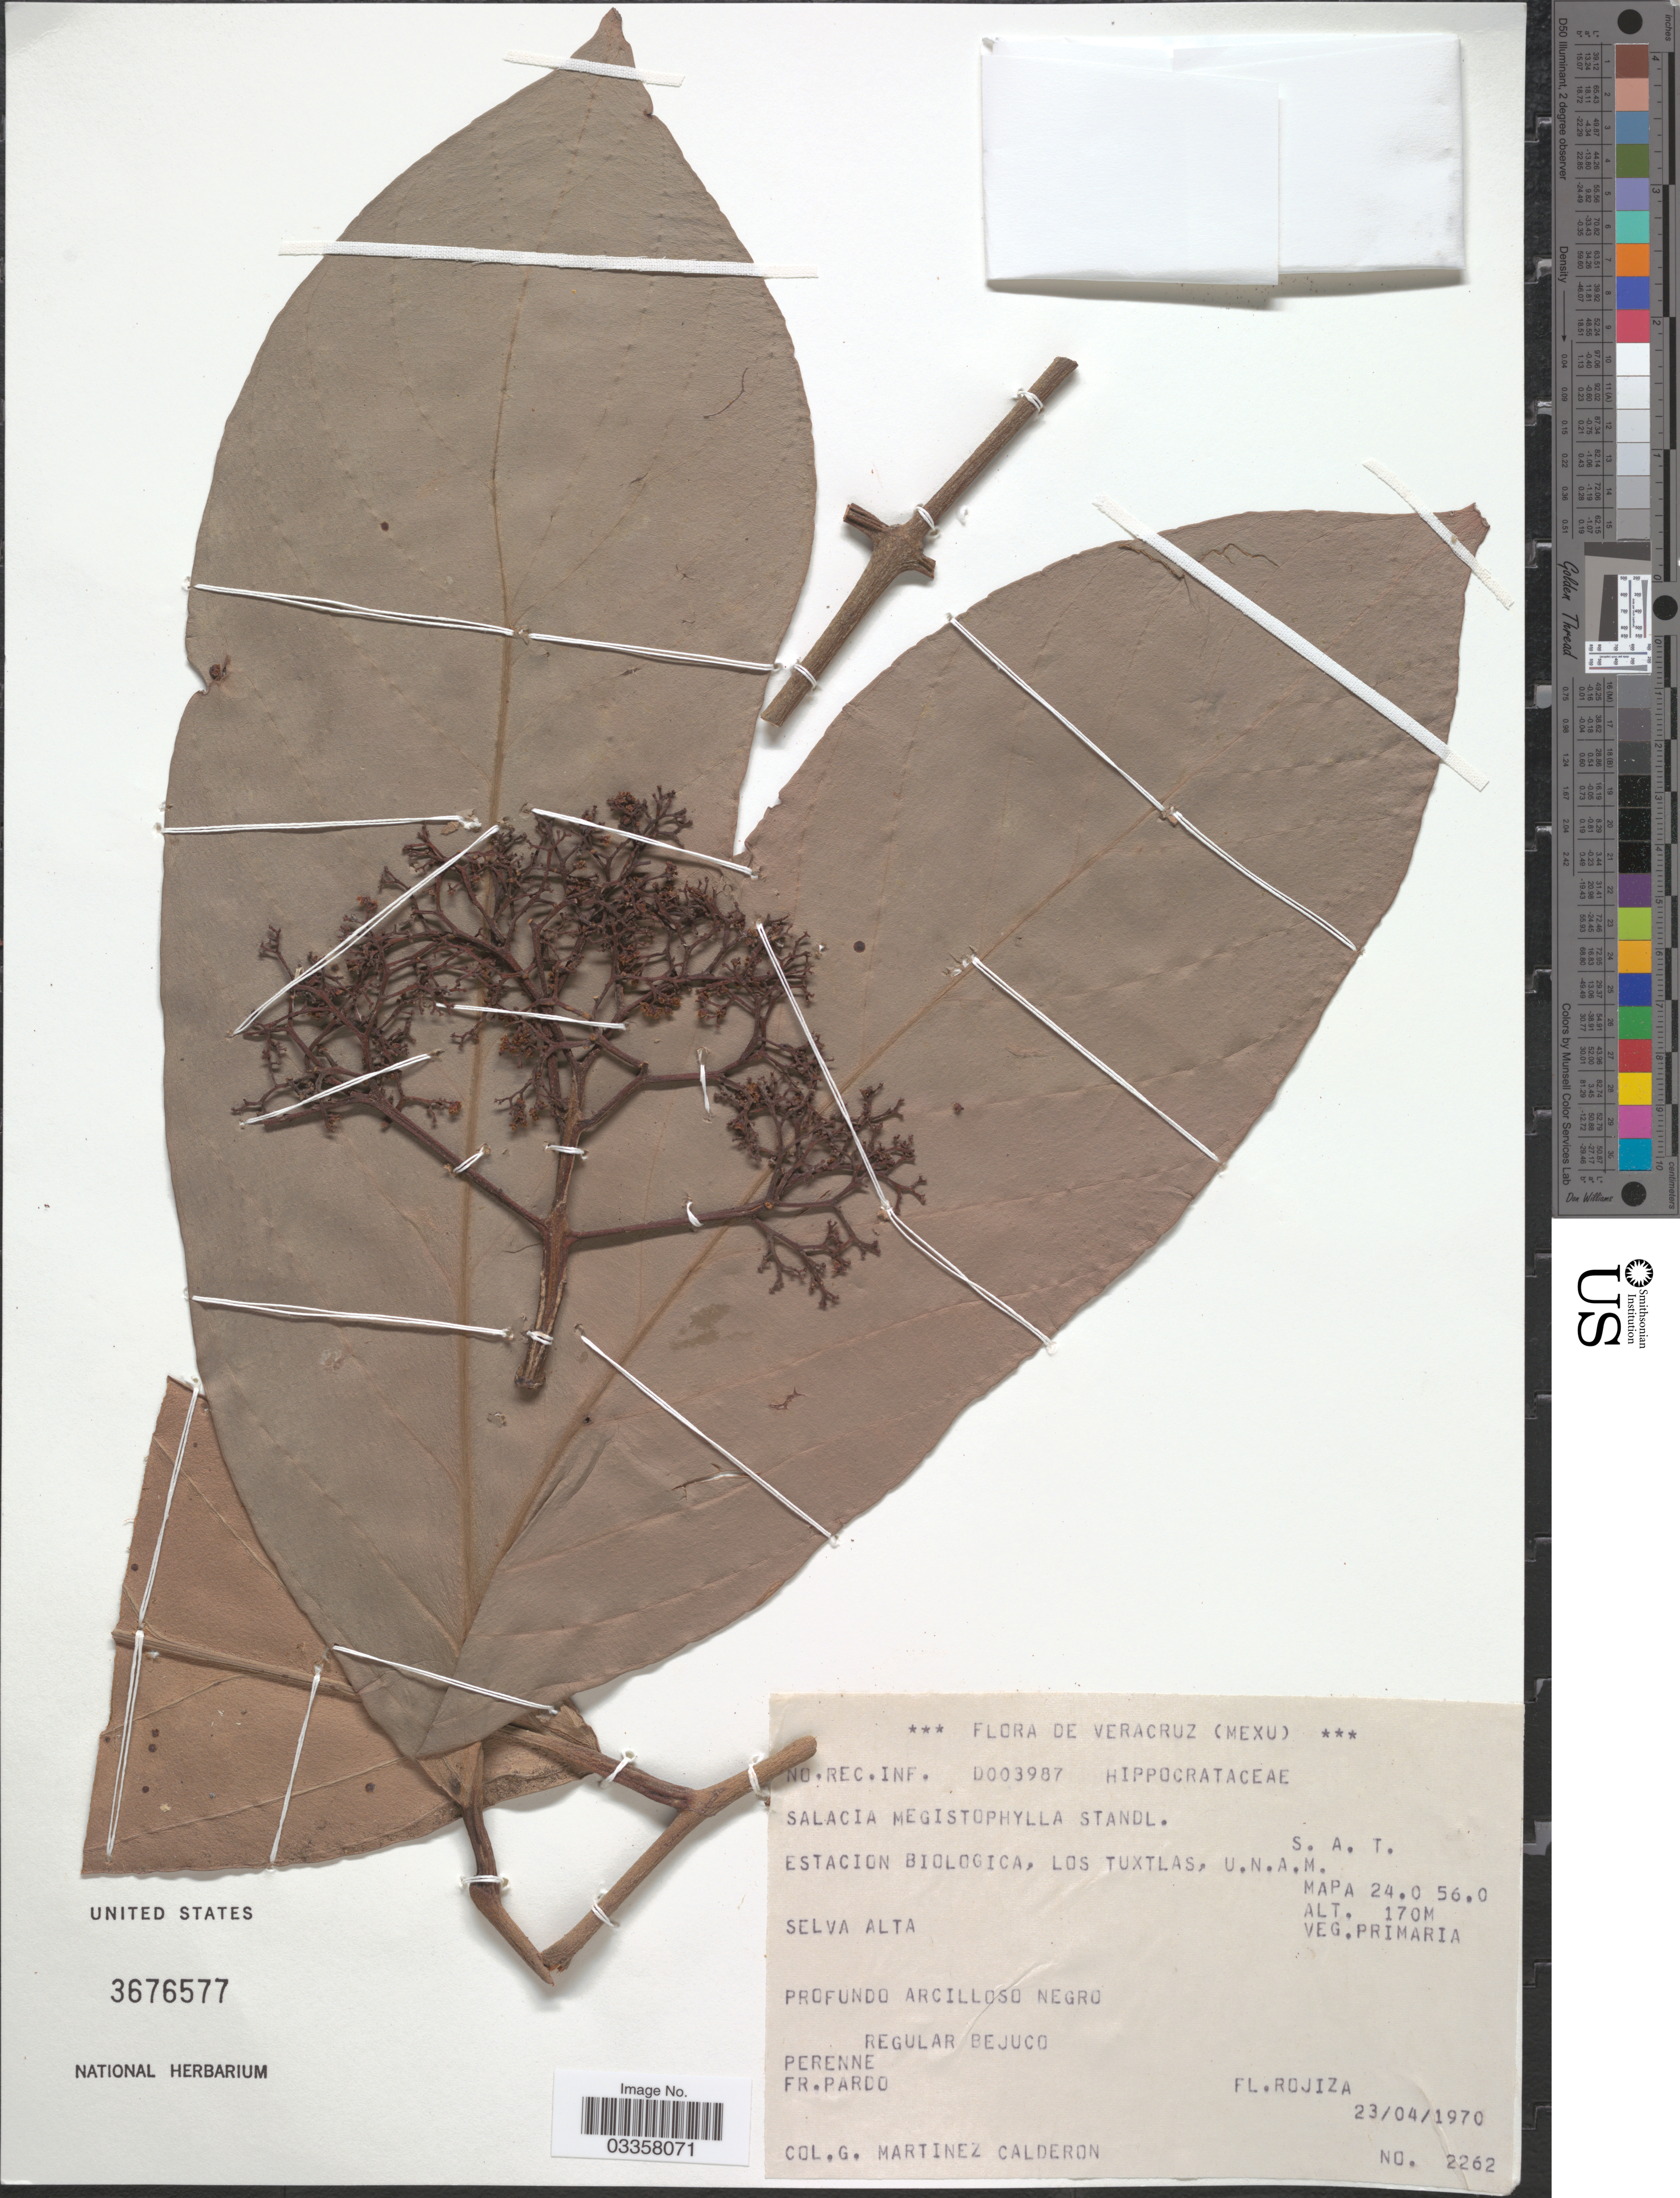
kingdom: Plantae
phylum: Tracheophyta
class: Magnoliopsida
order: Celastrales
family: Celastraceae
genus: Salacia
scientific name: Salacia megistophylla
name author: Standl.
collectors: G. Martínez Calderón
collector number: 2262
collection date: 1970-04-23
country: Mexico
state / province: Veracruz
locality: Veracruz, Estacion Biologica, Los Tuxtlas, U.N.A.M., Mapa 24.0 56.0.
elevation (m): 170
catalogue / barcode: US 3676577